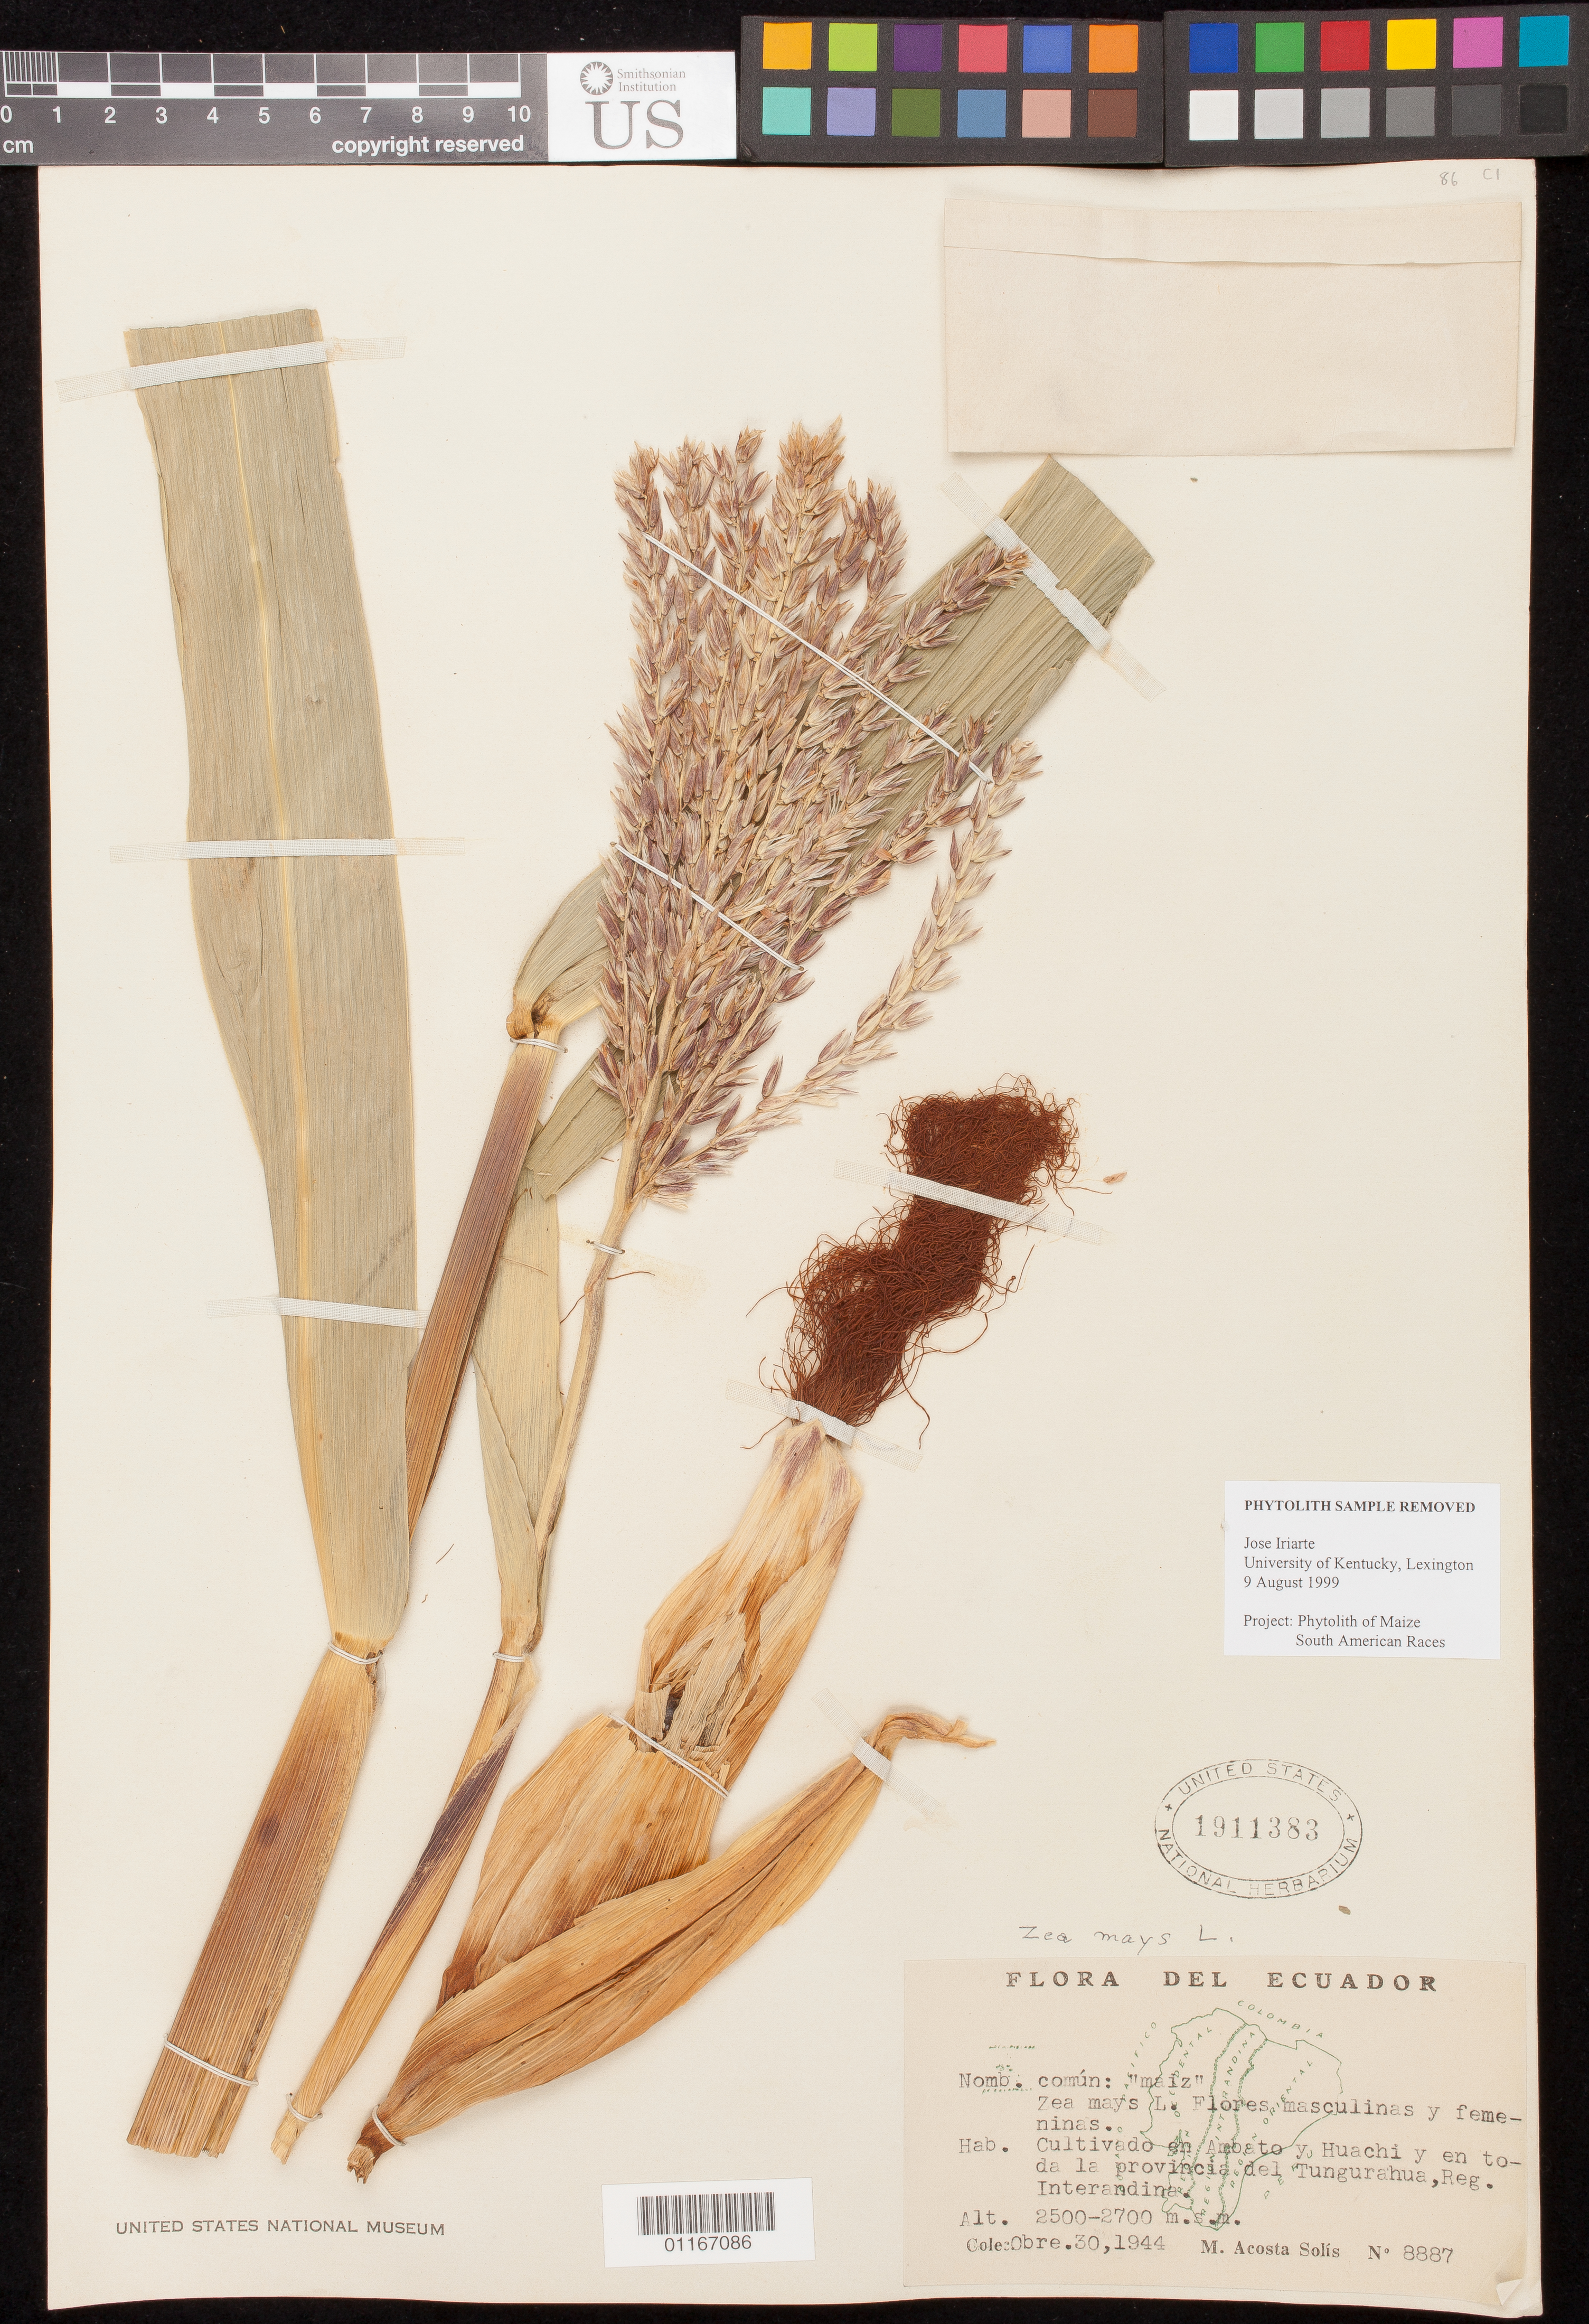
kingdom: Plantae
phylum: Tracheophyta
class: Liliopsida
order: Poales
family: Poaceae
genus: Zea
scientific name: Zea mays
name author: L.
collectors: M. Acosta Solis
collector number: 8887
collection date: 1944-10-30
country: Ecuador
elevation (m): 2500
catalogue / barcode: US 1911383